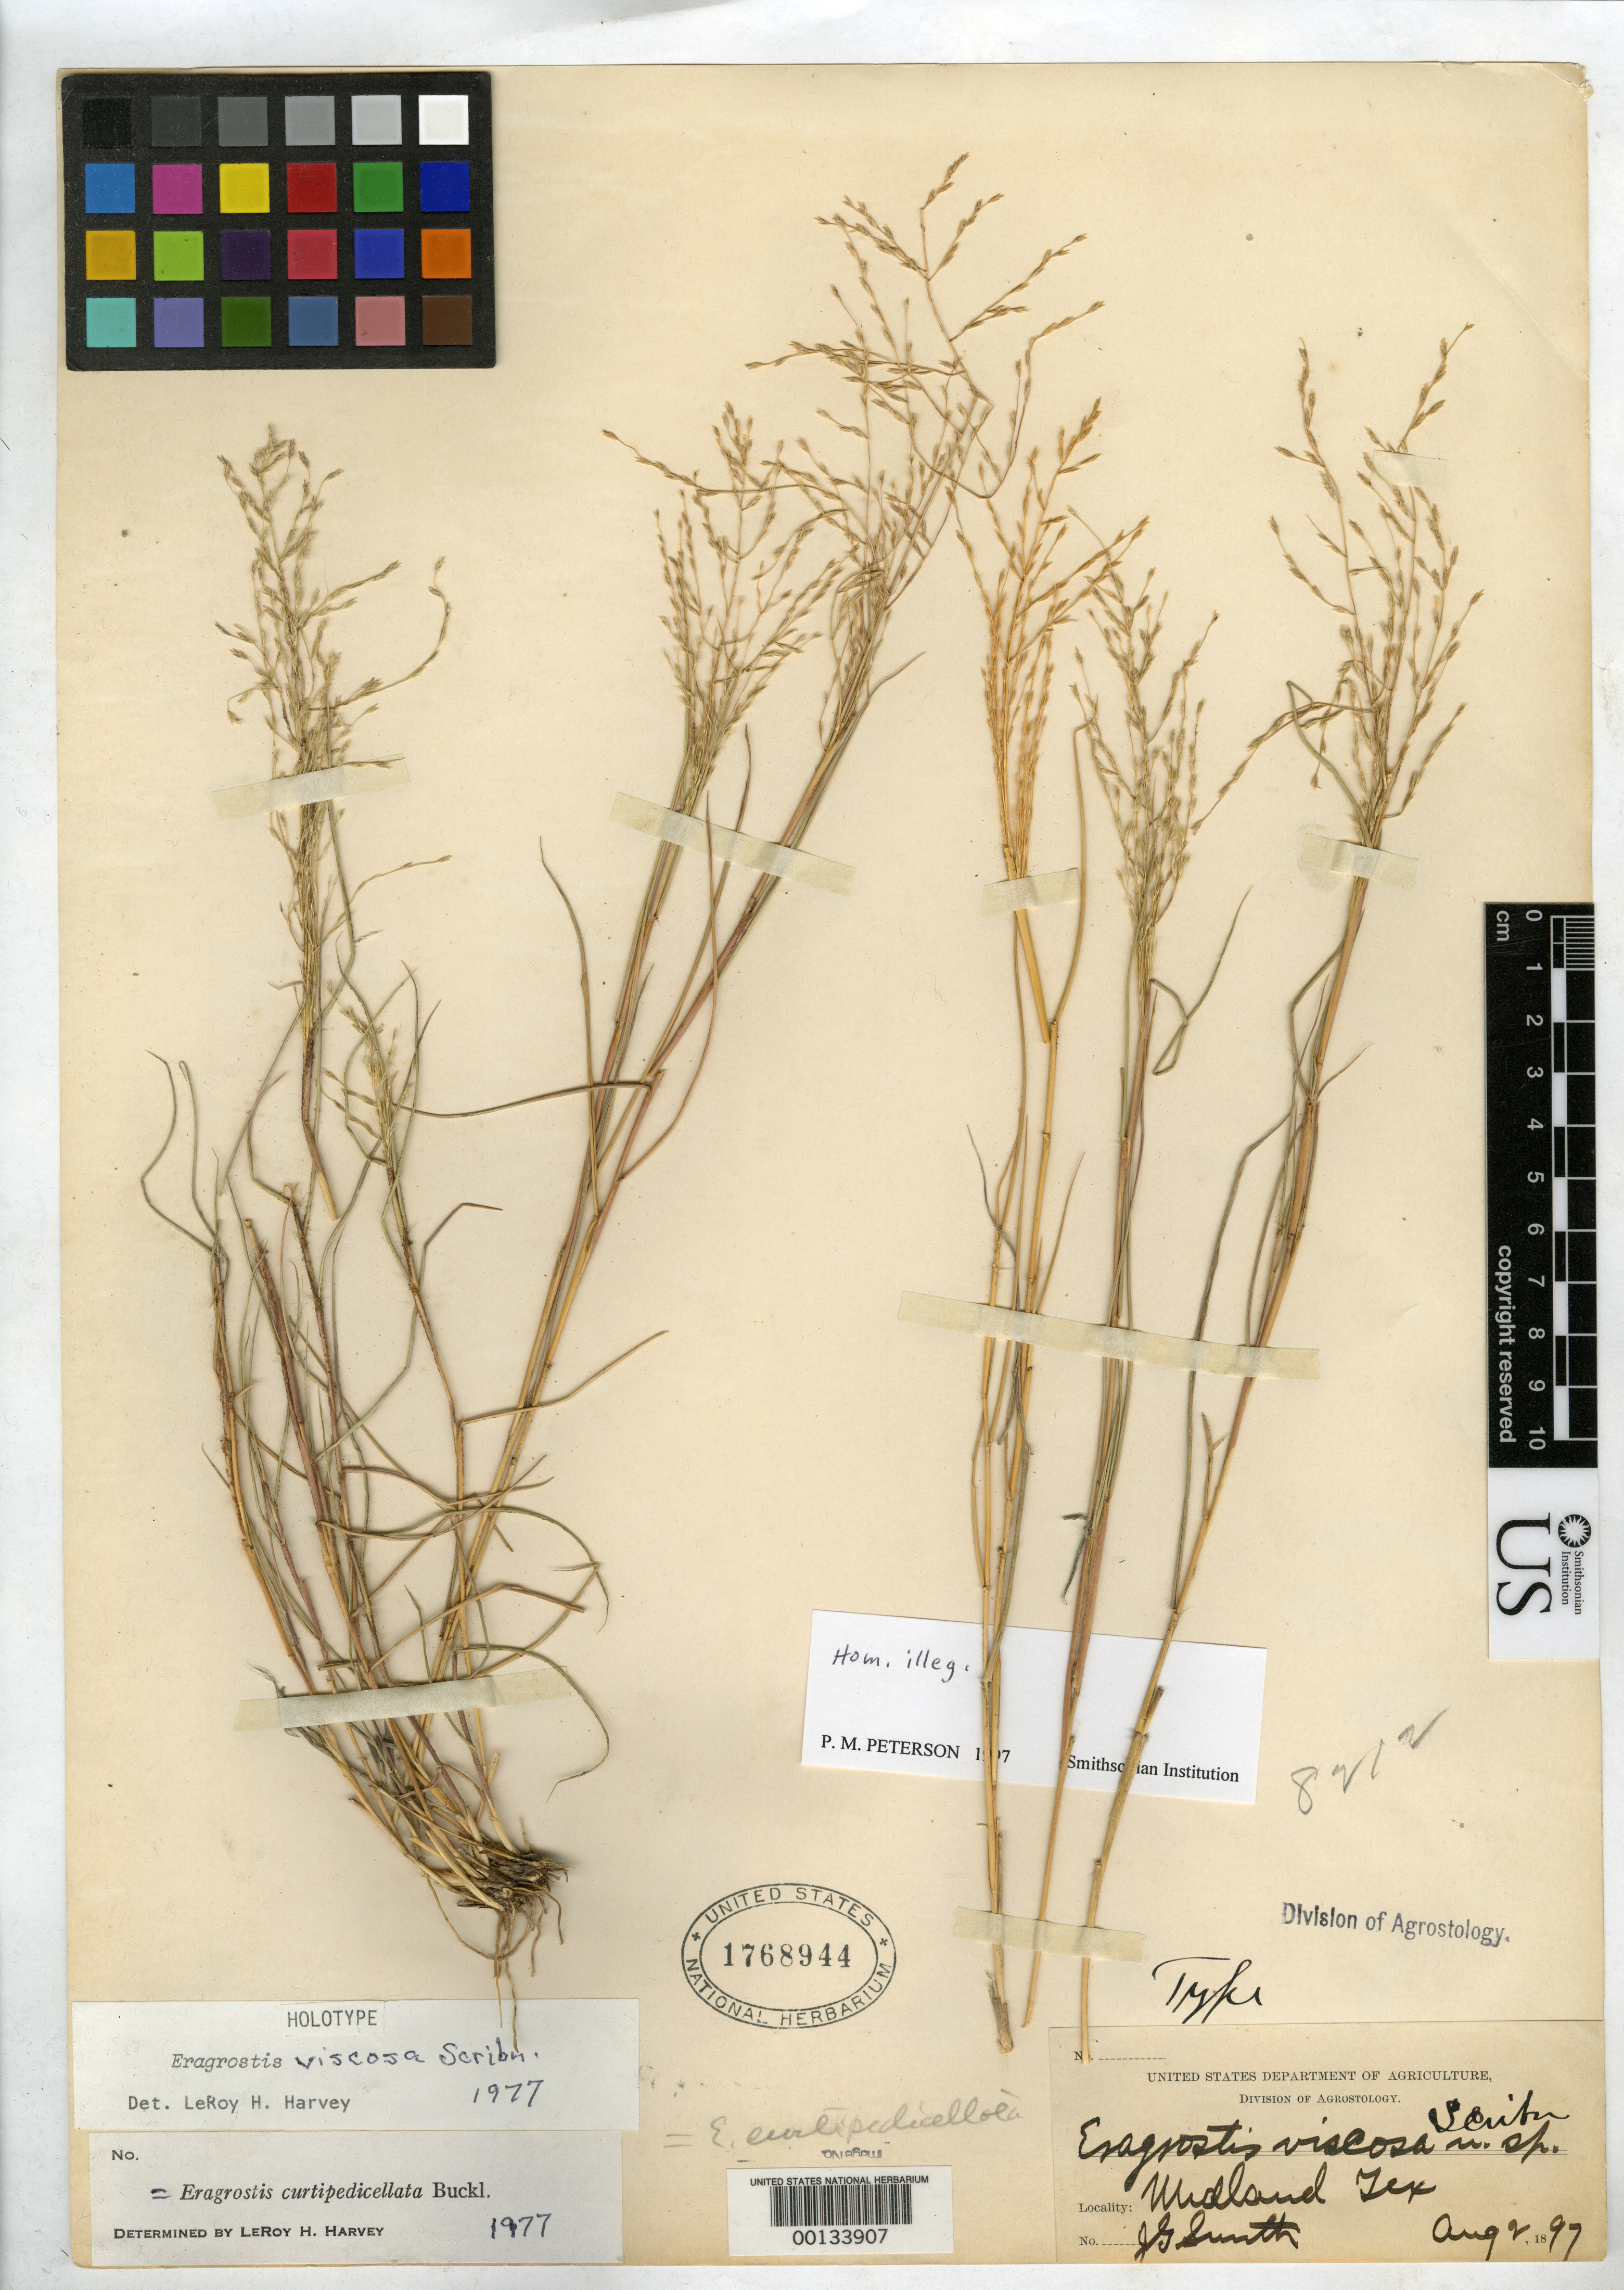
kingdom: Plantae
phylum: Tracheophyta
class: Liliopsida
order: Poales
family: Poaceae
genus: Eragrostis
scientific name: Eragrostis viscosa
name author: Scribn.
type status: Holotype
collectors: J. G. Smith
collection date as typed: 02 Aug 1897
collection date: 1897-08-02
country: United States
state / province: Texas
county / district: Midland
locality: Midland.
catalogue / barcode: US 1768944